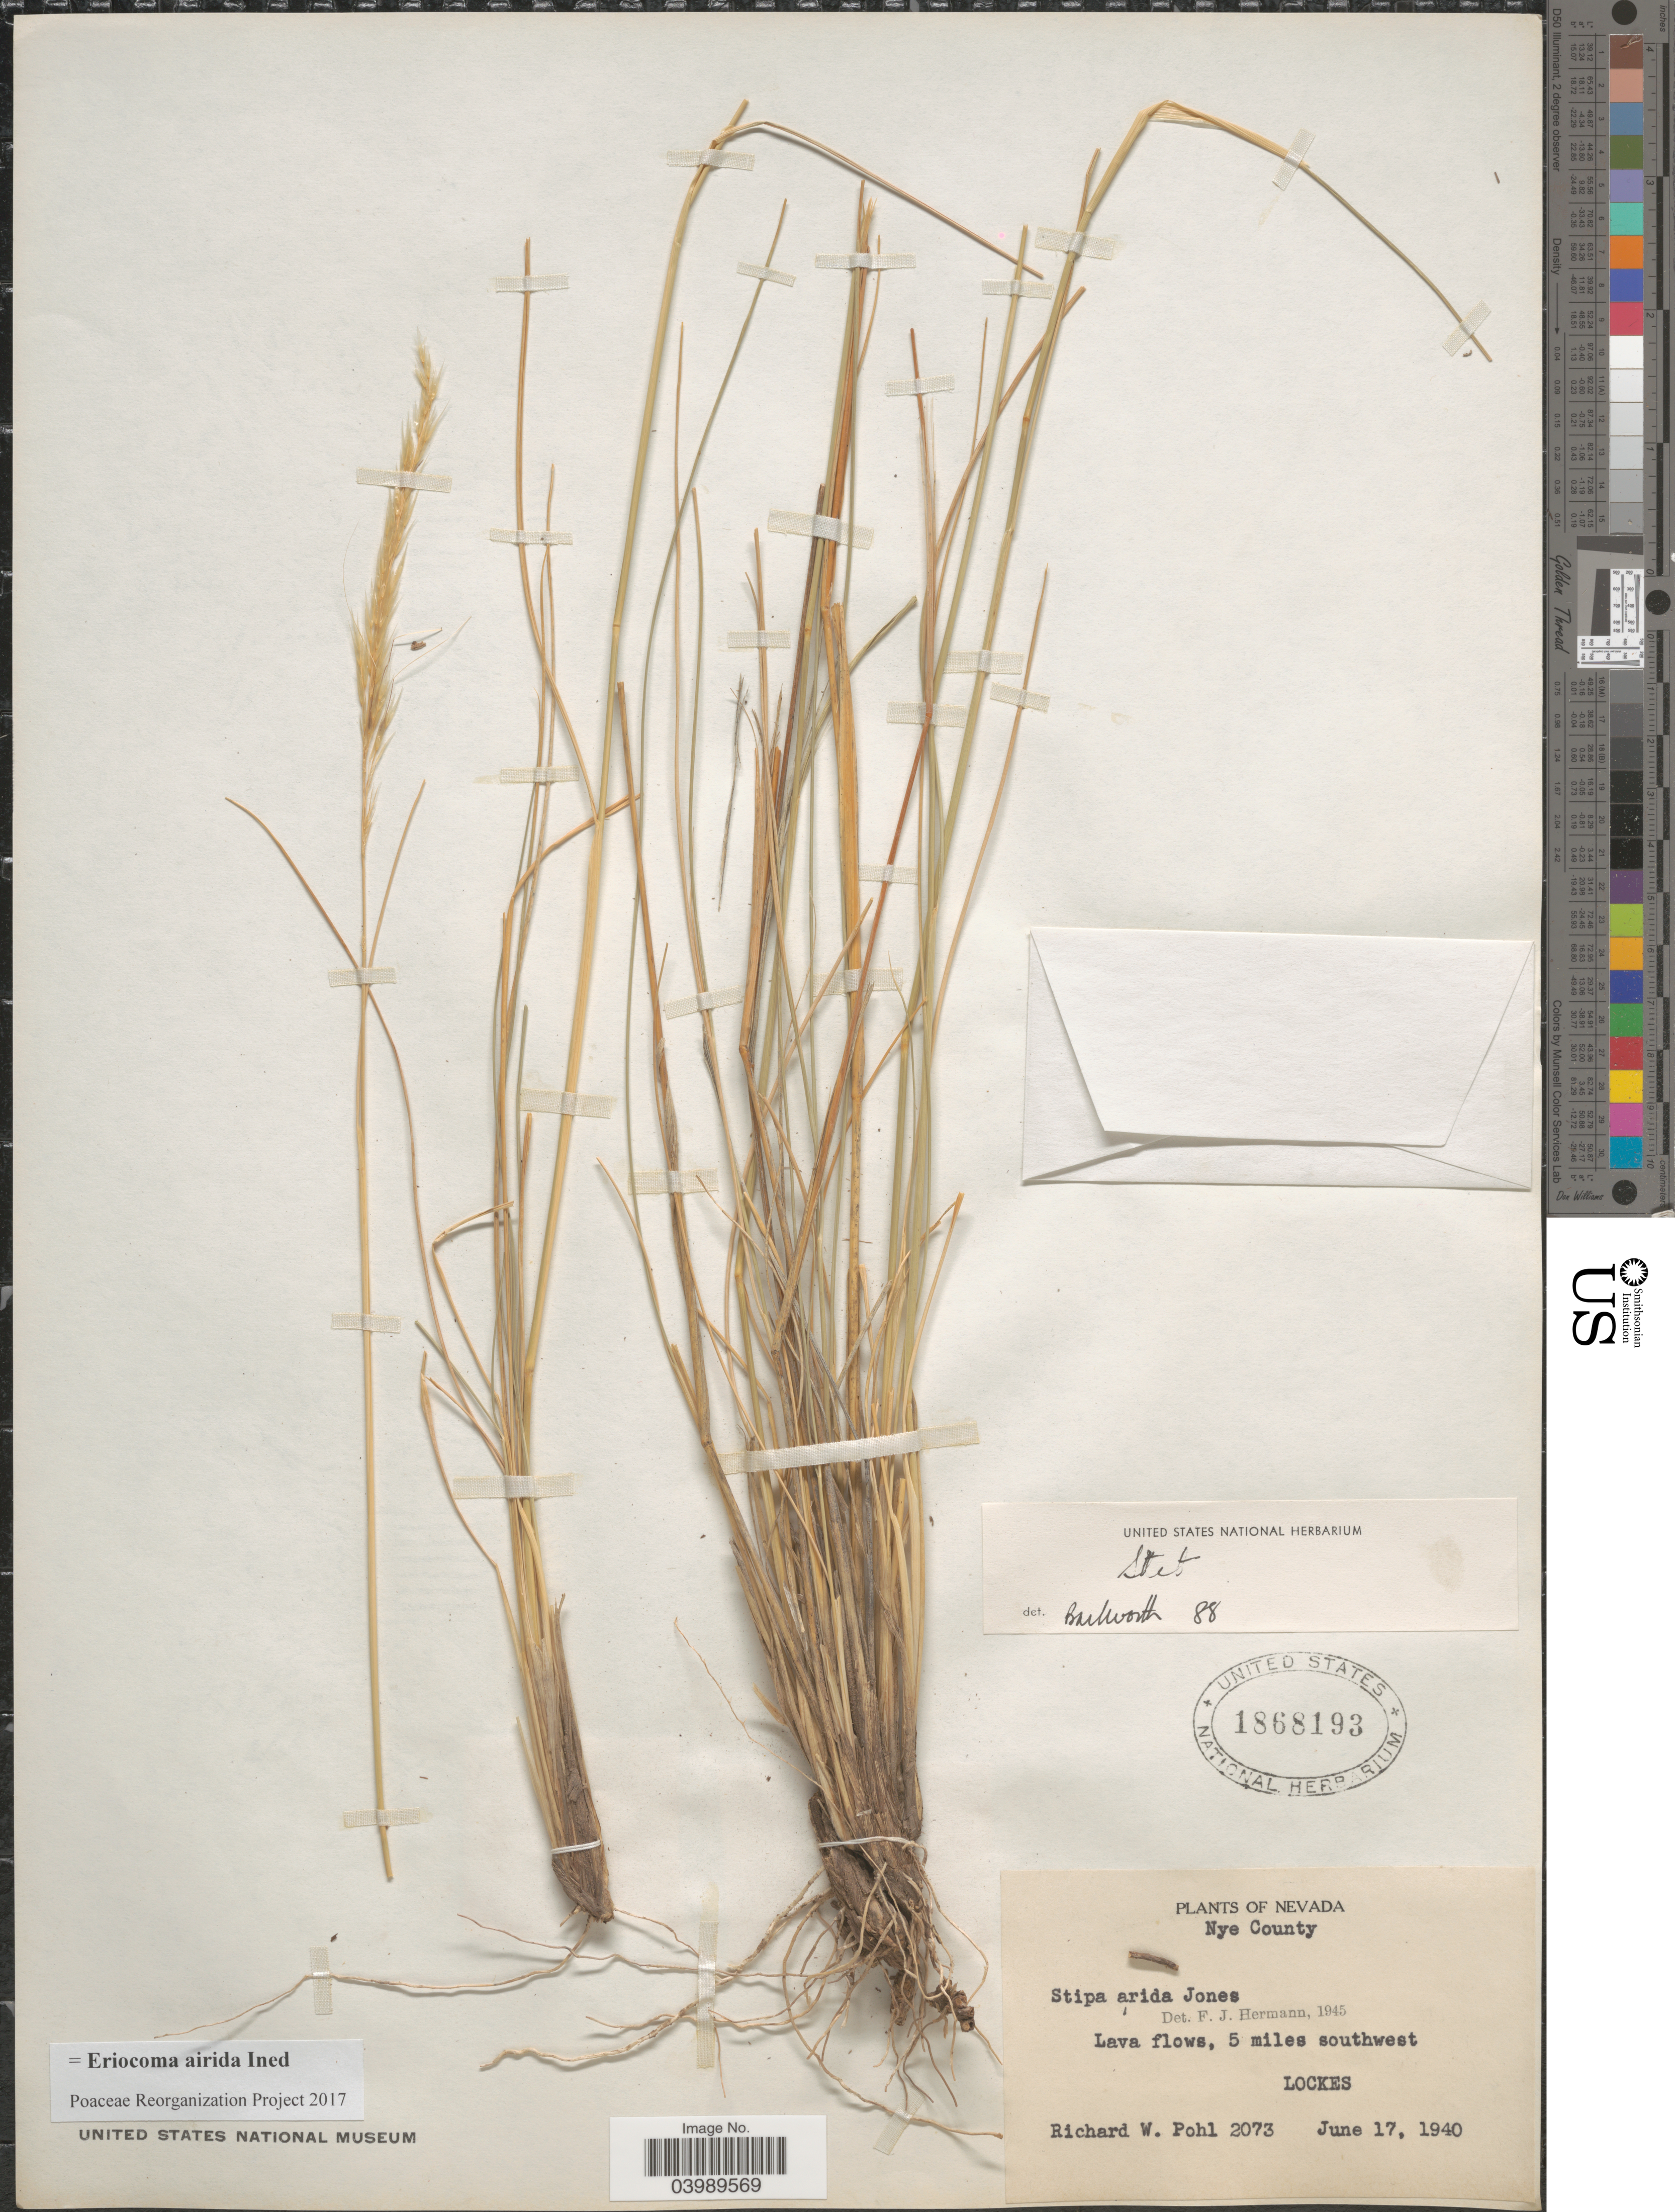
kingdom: Plantae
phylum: Tracheophyta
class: Liliopsida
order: Poales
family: Poaceae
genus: Eriocoma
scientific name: Eriocoma arida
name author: (M.E. Jones) Romasch.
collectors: R. W. Pohl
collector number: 2073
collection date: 1940-06-17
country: United States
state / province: Nevada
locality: Nye County. Lava flows, 5 miles southwest Lockes.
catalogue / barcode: US 1868193